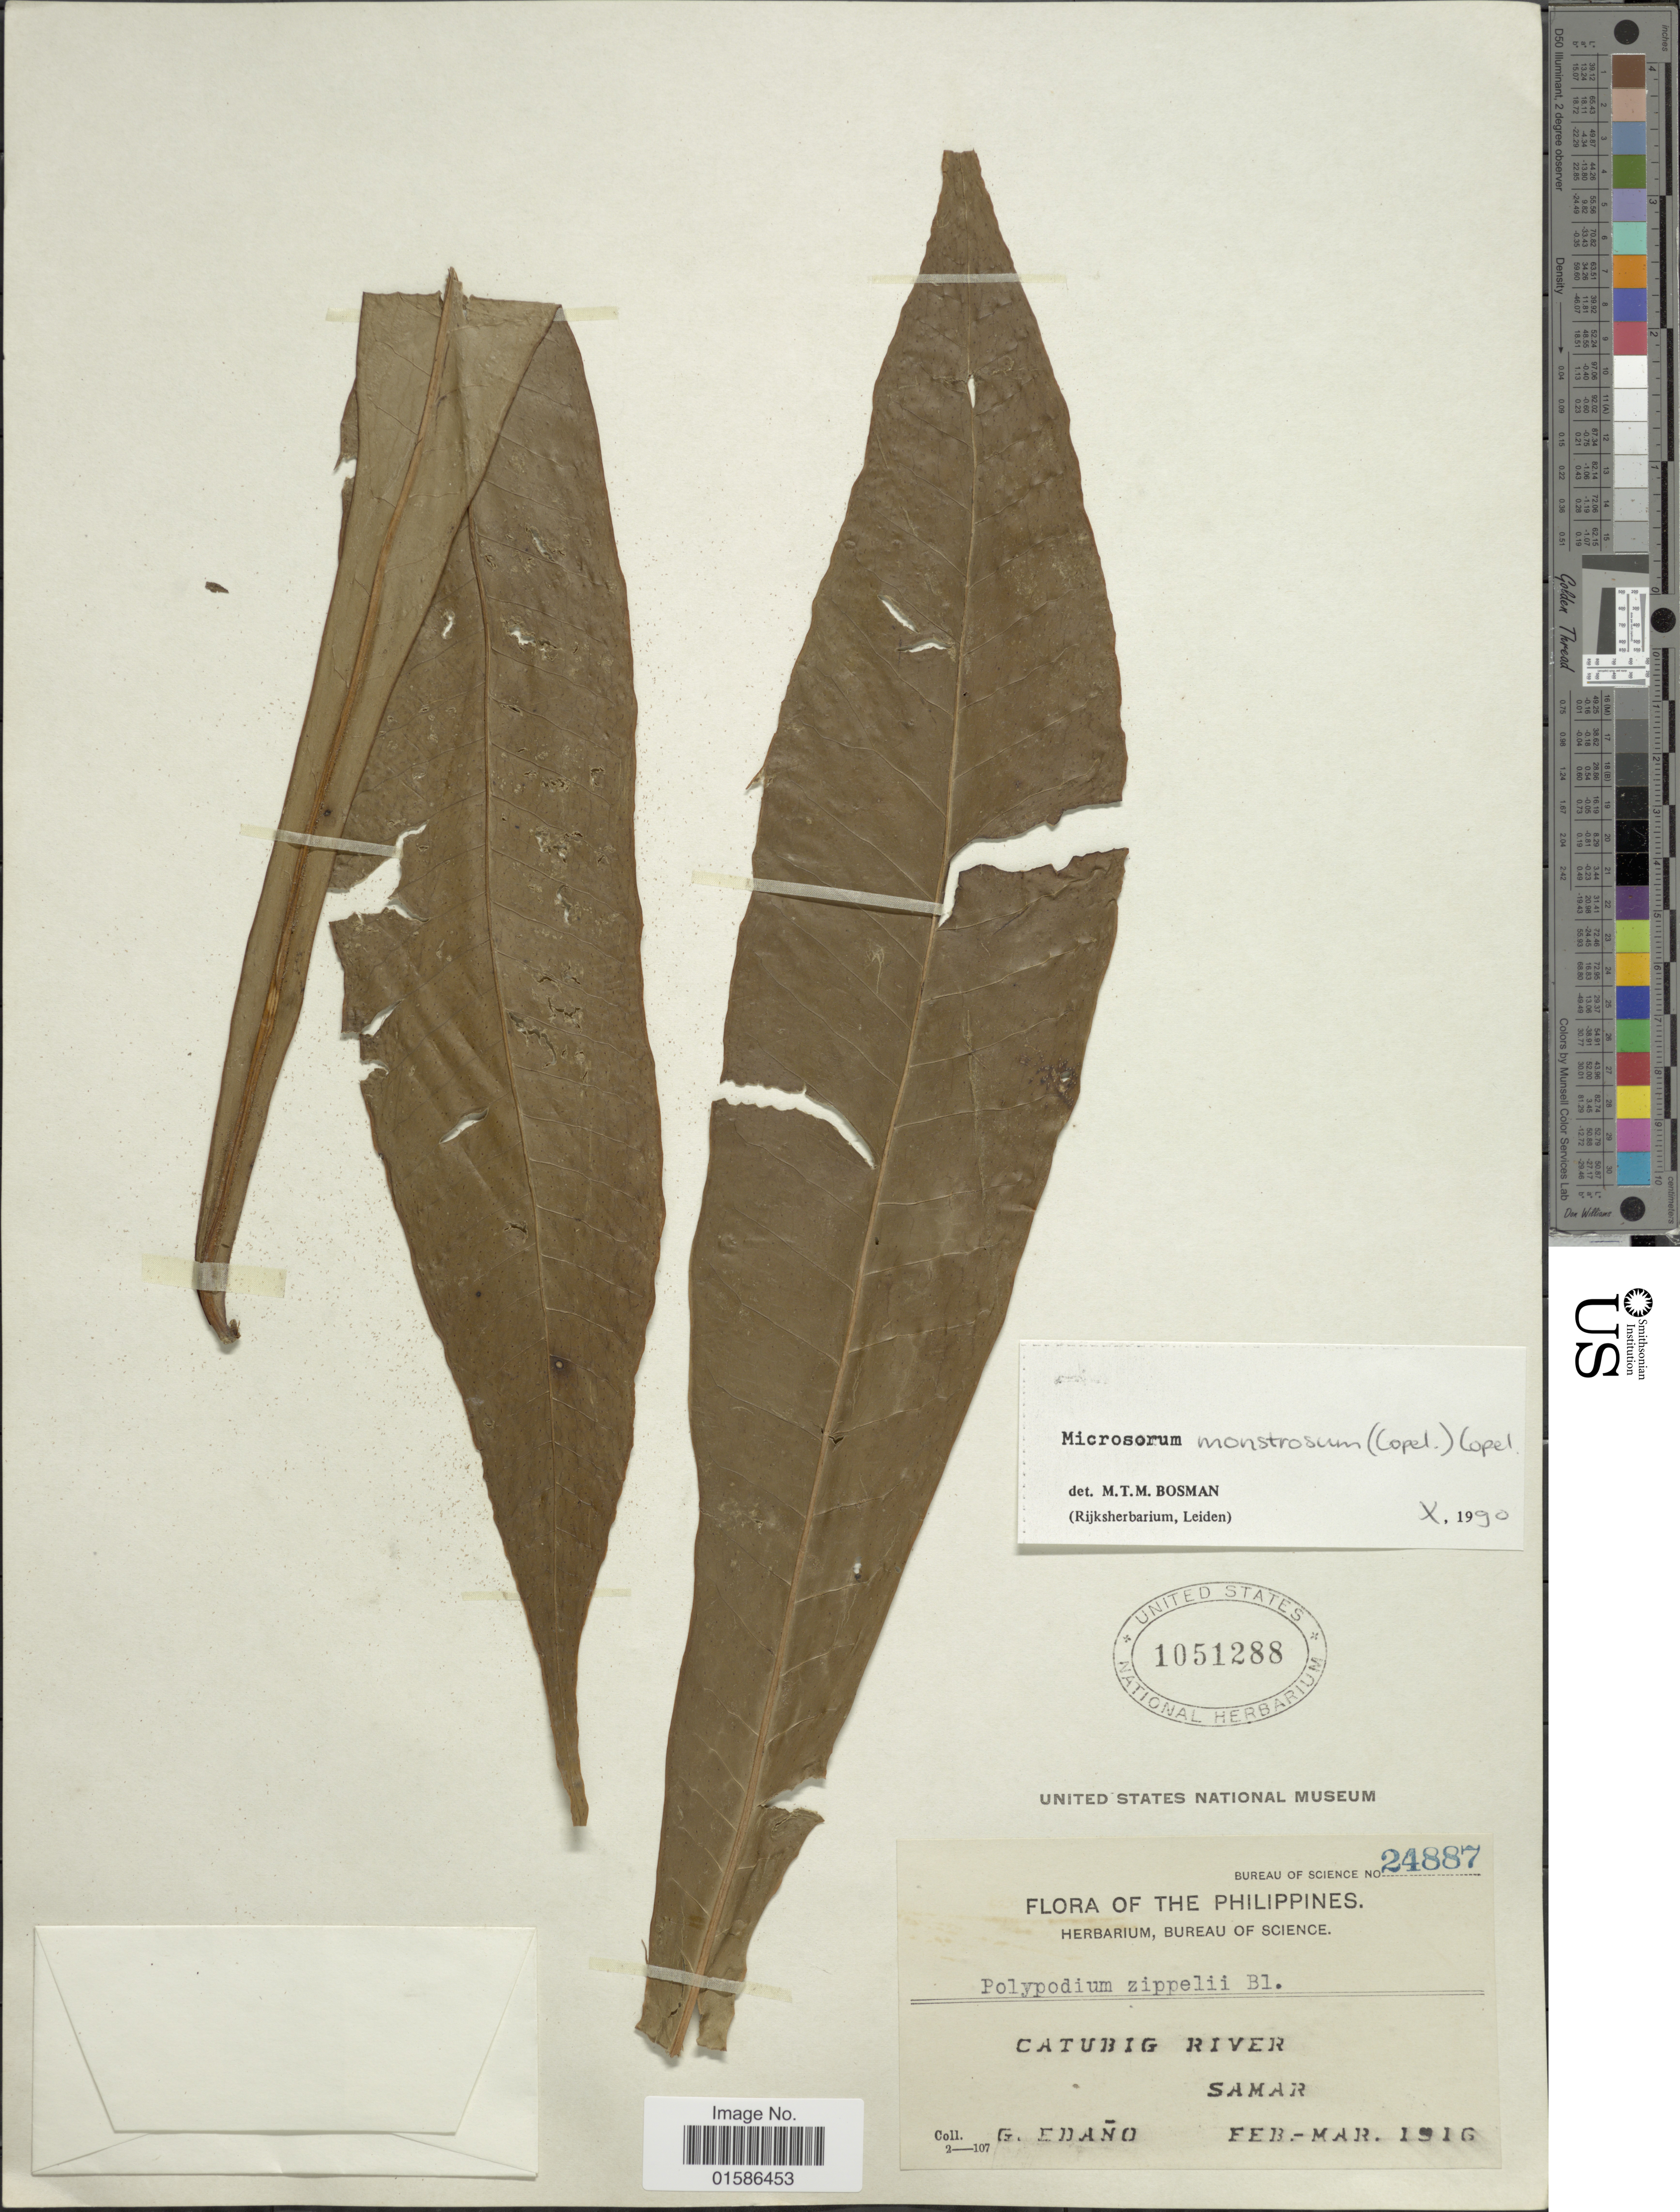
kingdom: Plantae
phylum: Tracheophyta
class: Polypodiopsida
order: Polypodiales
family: Polypodiaceae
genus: Microsorum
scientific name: Microsorum monstrosum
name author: (Copel.) Copel.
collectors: G. Edaño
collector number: Bureau of Science 24887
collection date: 1916-02/1916-03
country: Philippines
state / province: Eastern Visayas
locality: Catubig River, Samar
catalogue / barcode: US 1051288